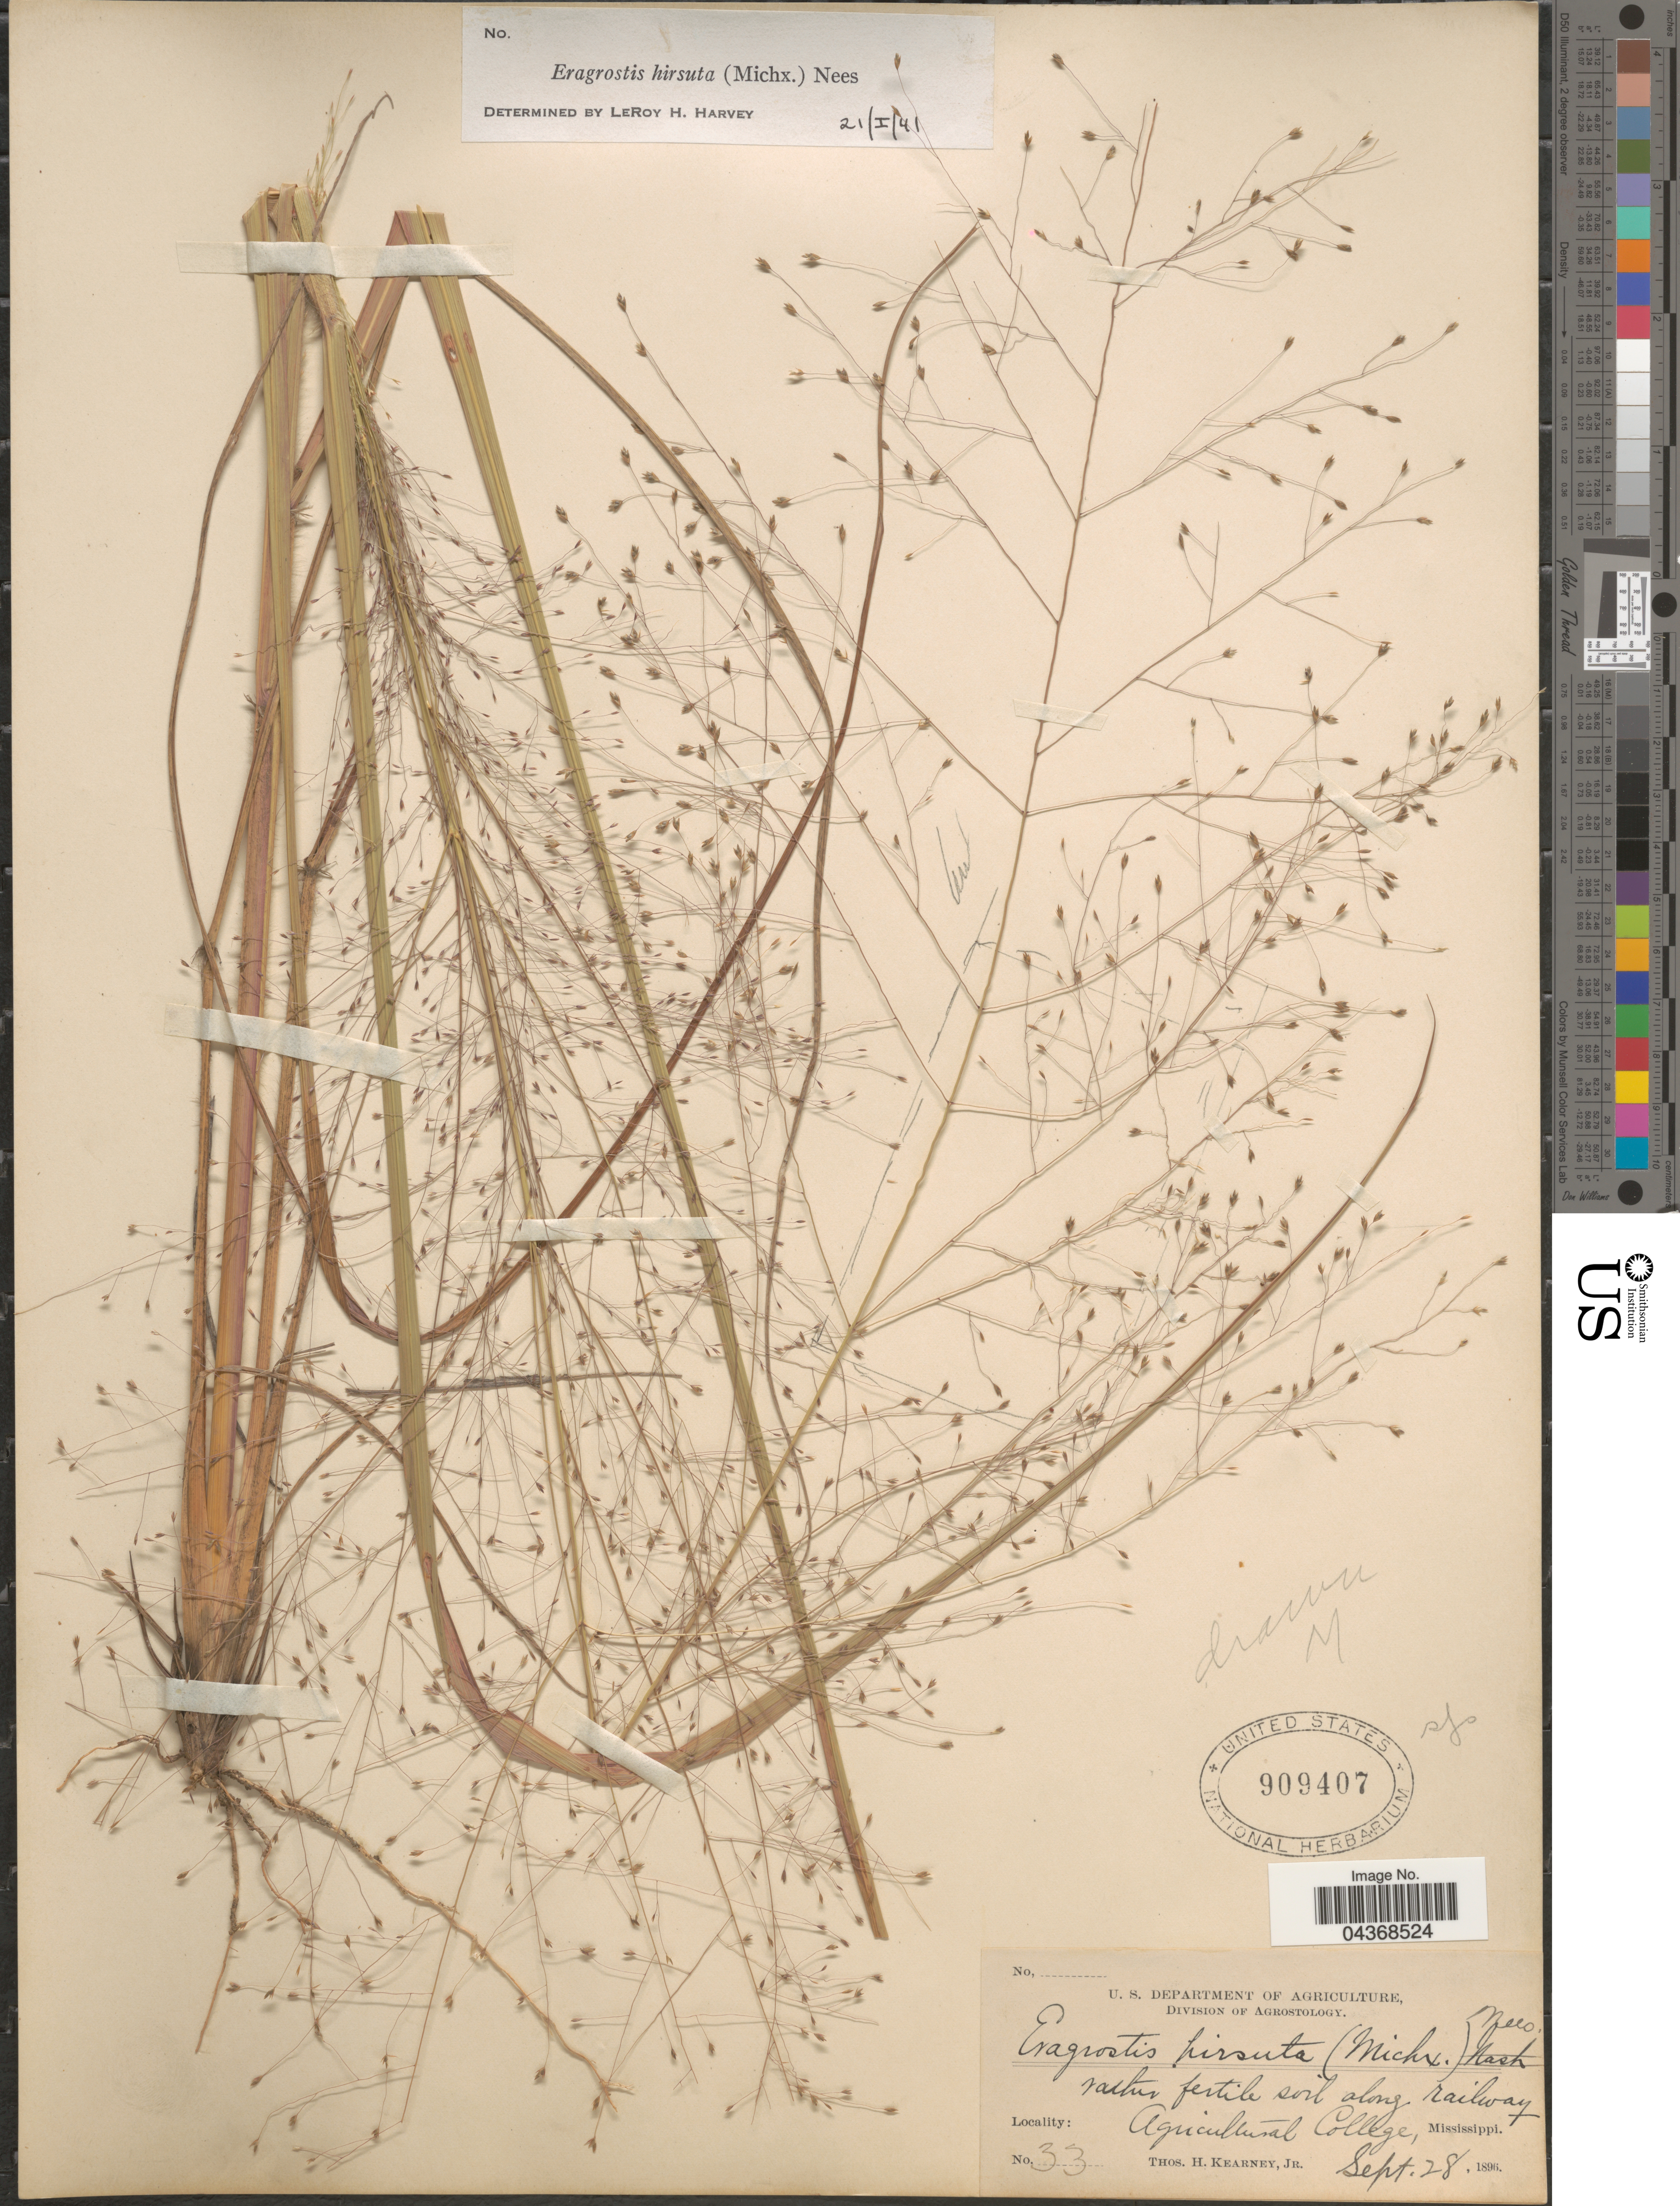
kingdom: Plantae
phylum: Tracheophyta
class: Liliopsida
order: Poales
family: Poaceae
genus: Eragrostis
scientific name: Eragrostis hirsuta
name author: (Michx.) Nees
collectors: T. H. Kearney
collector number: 33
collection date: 1896-09-28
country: United States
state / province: Mississippi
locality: Along railway. Agricultural College.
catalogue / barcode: US 909407